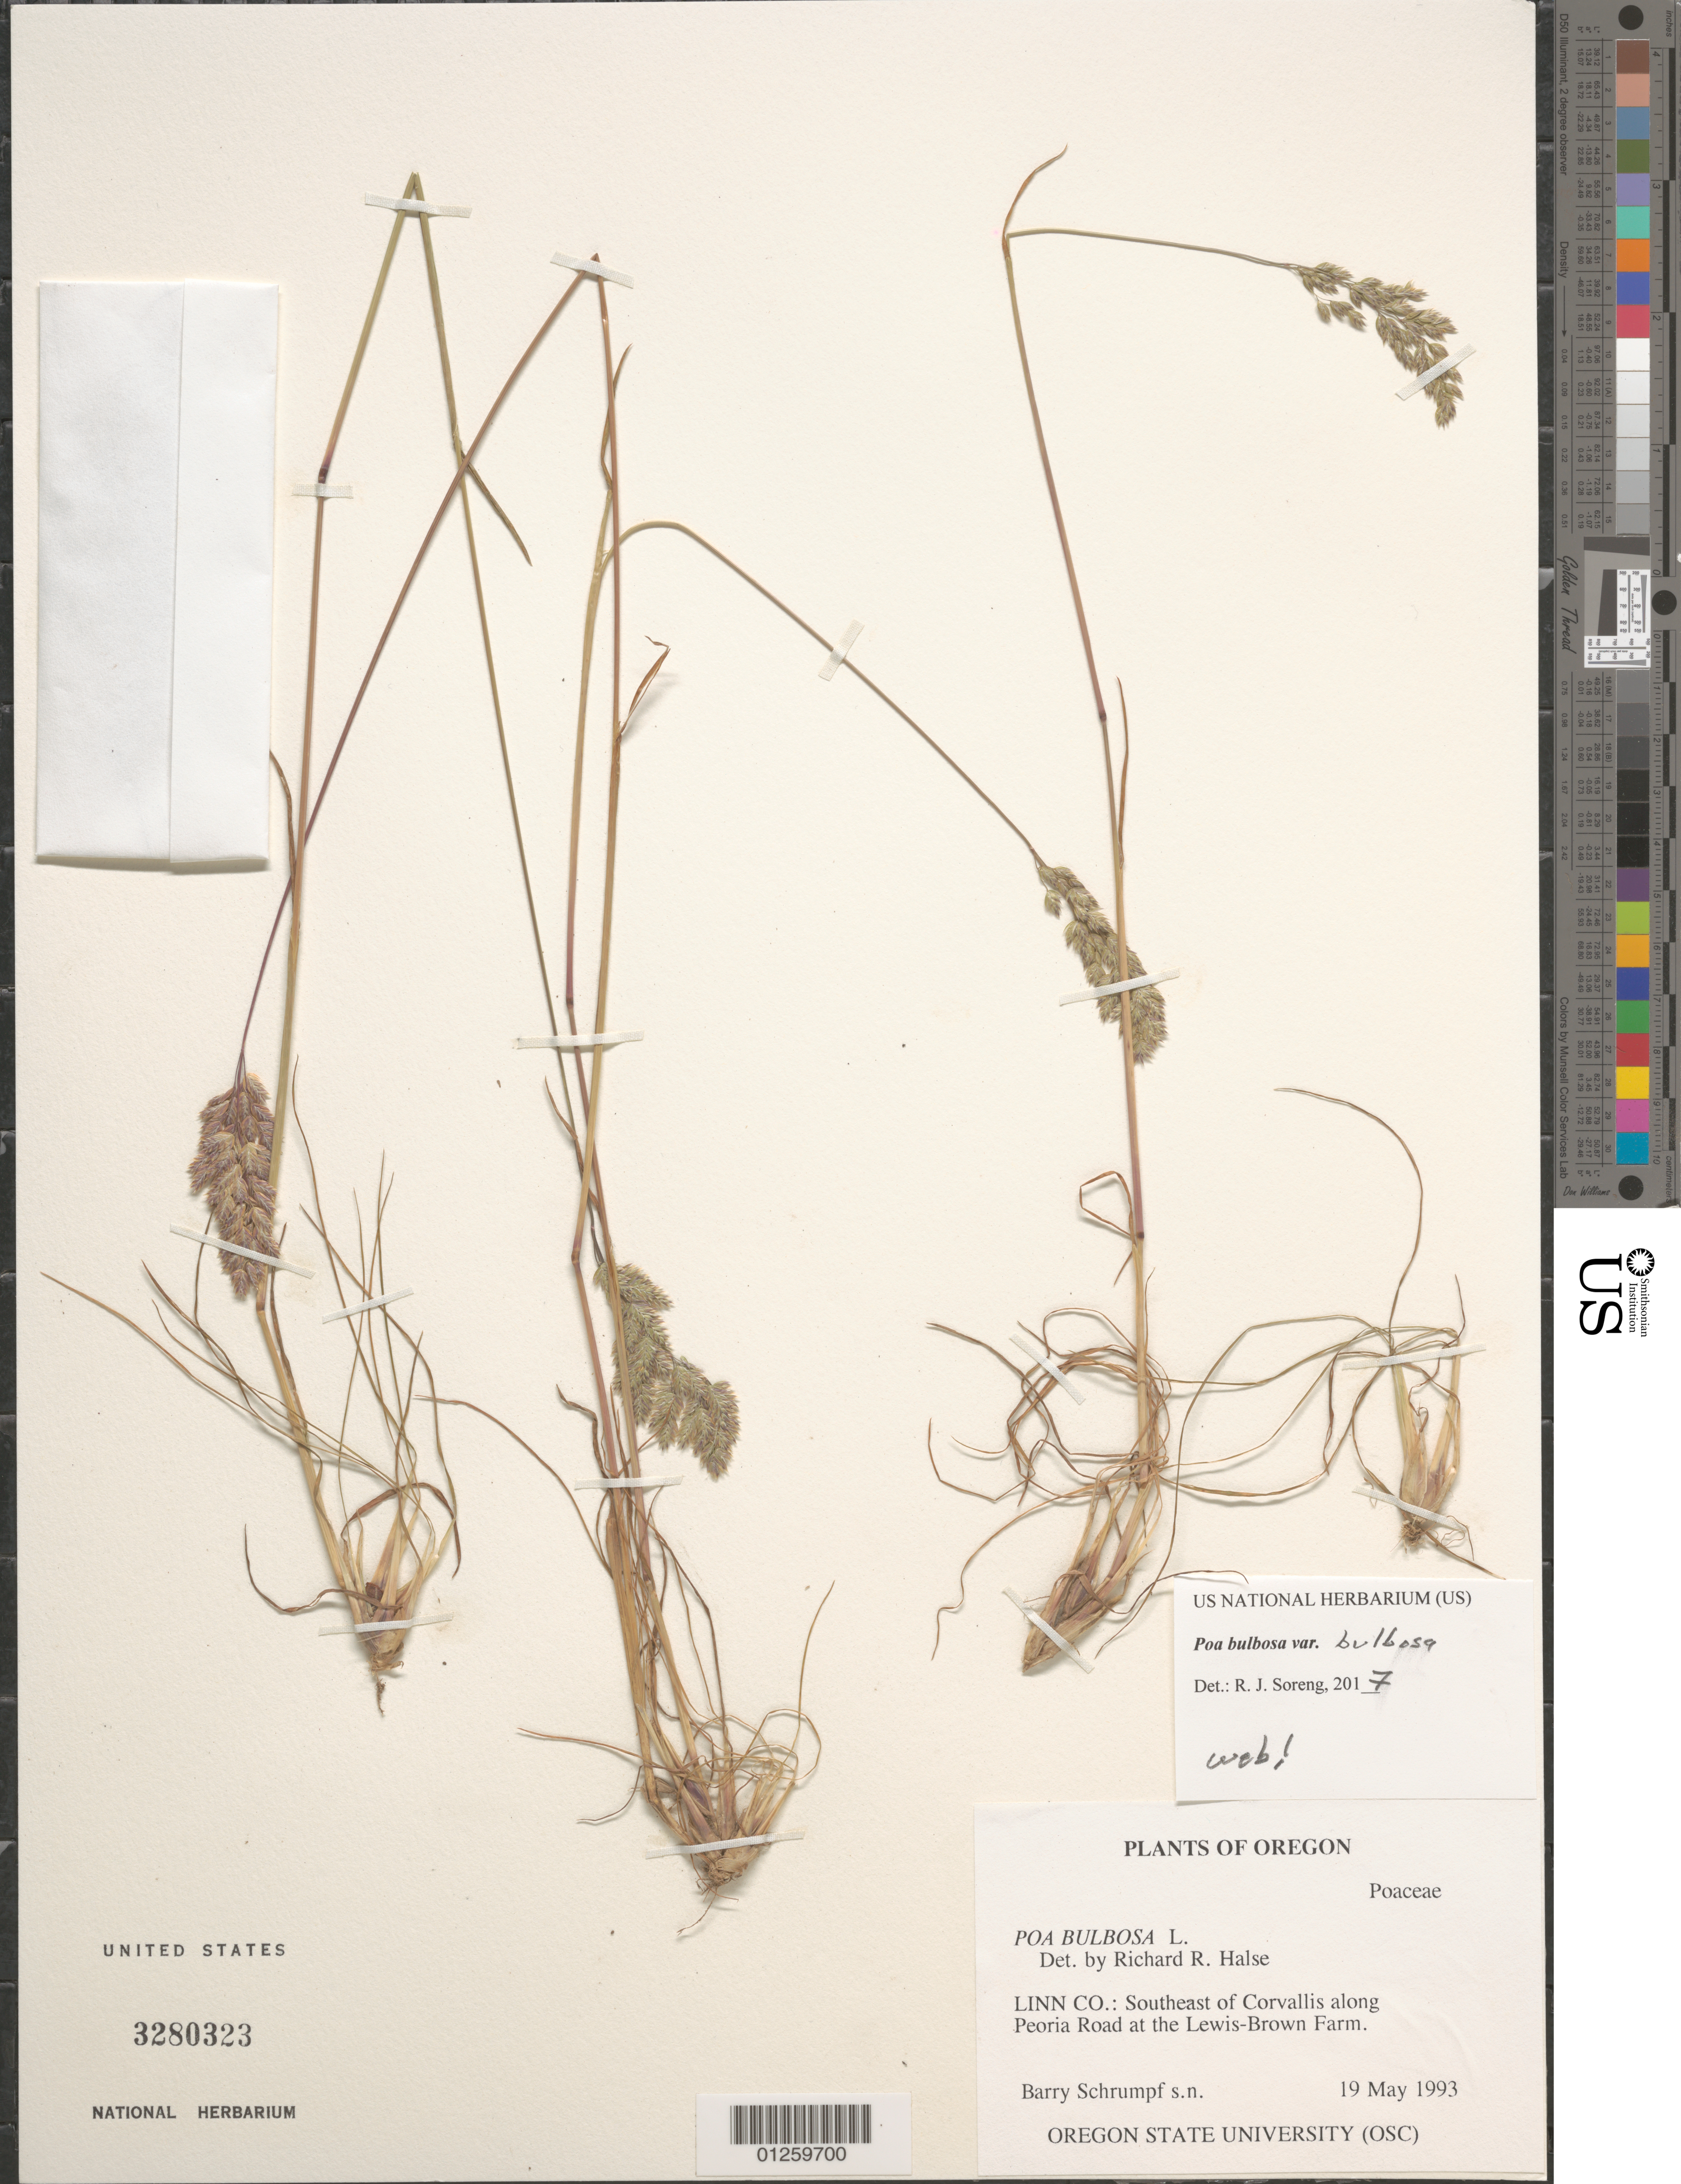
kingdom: Plantae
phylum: Tracheophyta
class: Liliopsida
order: Poales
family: Poaceae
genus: Poa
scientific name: Poa bulbosa subsp. bulbosa var. bulbosa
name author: L.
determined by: Soreng, Robert J., Research Associate (BOT), Smithsonian Institution - National Museum of Natural History (UNITED STATES)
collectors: B. Schrumpf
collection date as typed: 19 May 1993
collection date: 1993-05-19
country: United States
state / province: Oregon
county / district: Linn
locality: Southeast of Corvallis along Peoria Road at the Lewis-Brown Farm.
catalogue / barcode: US 3280323